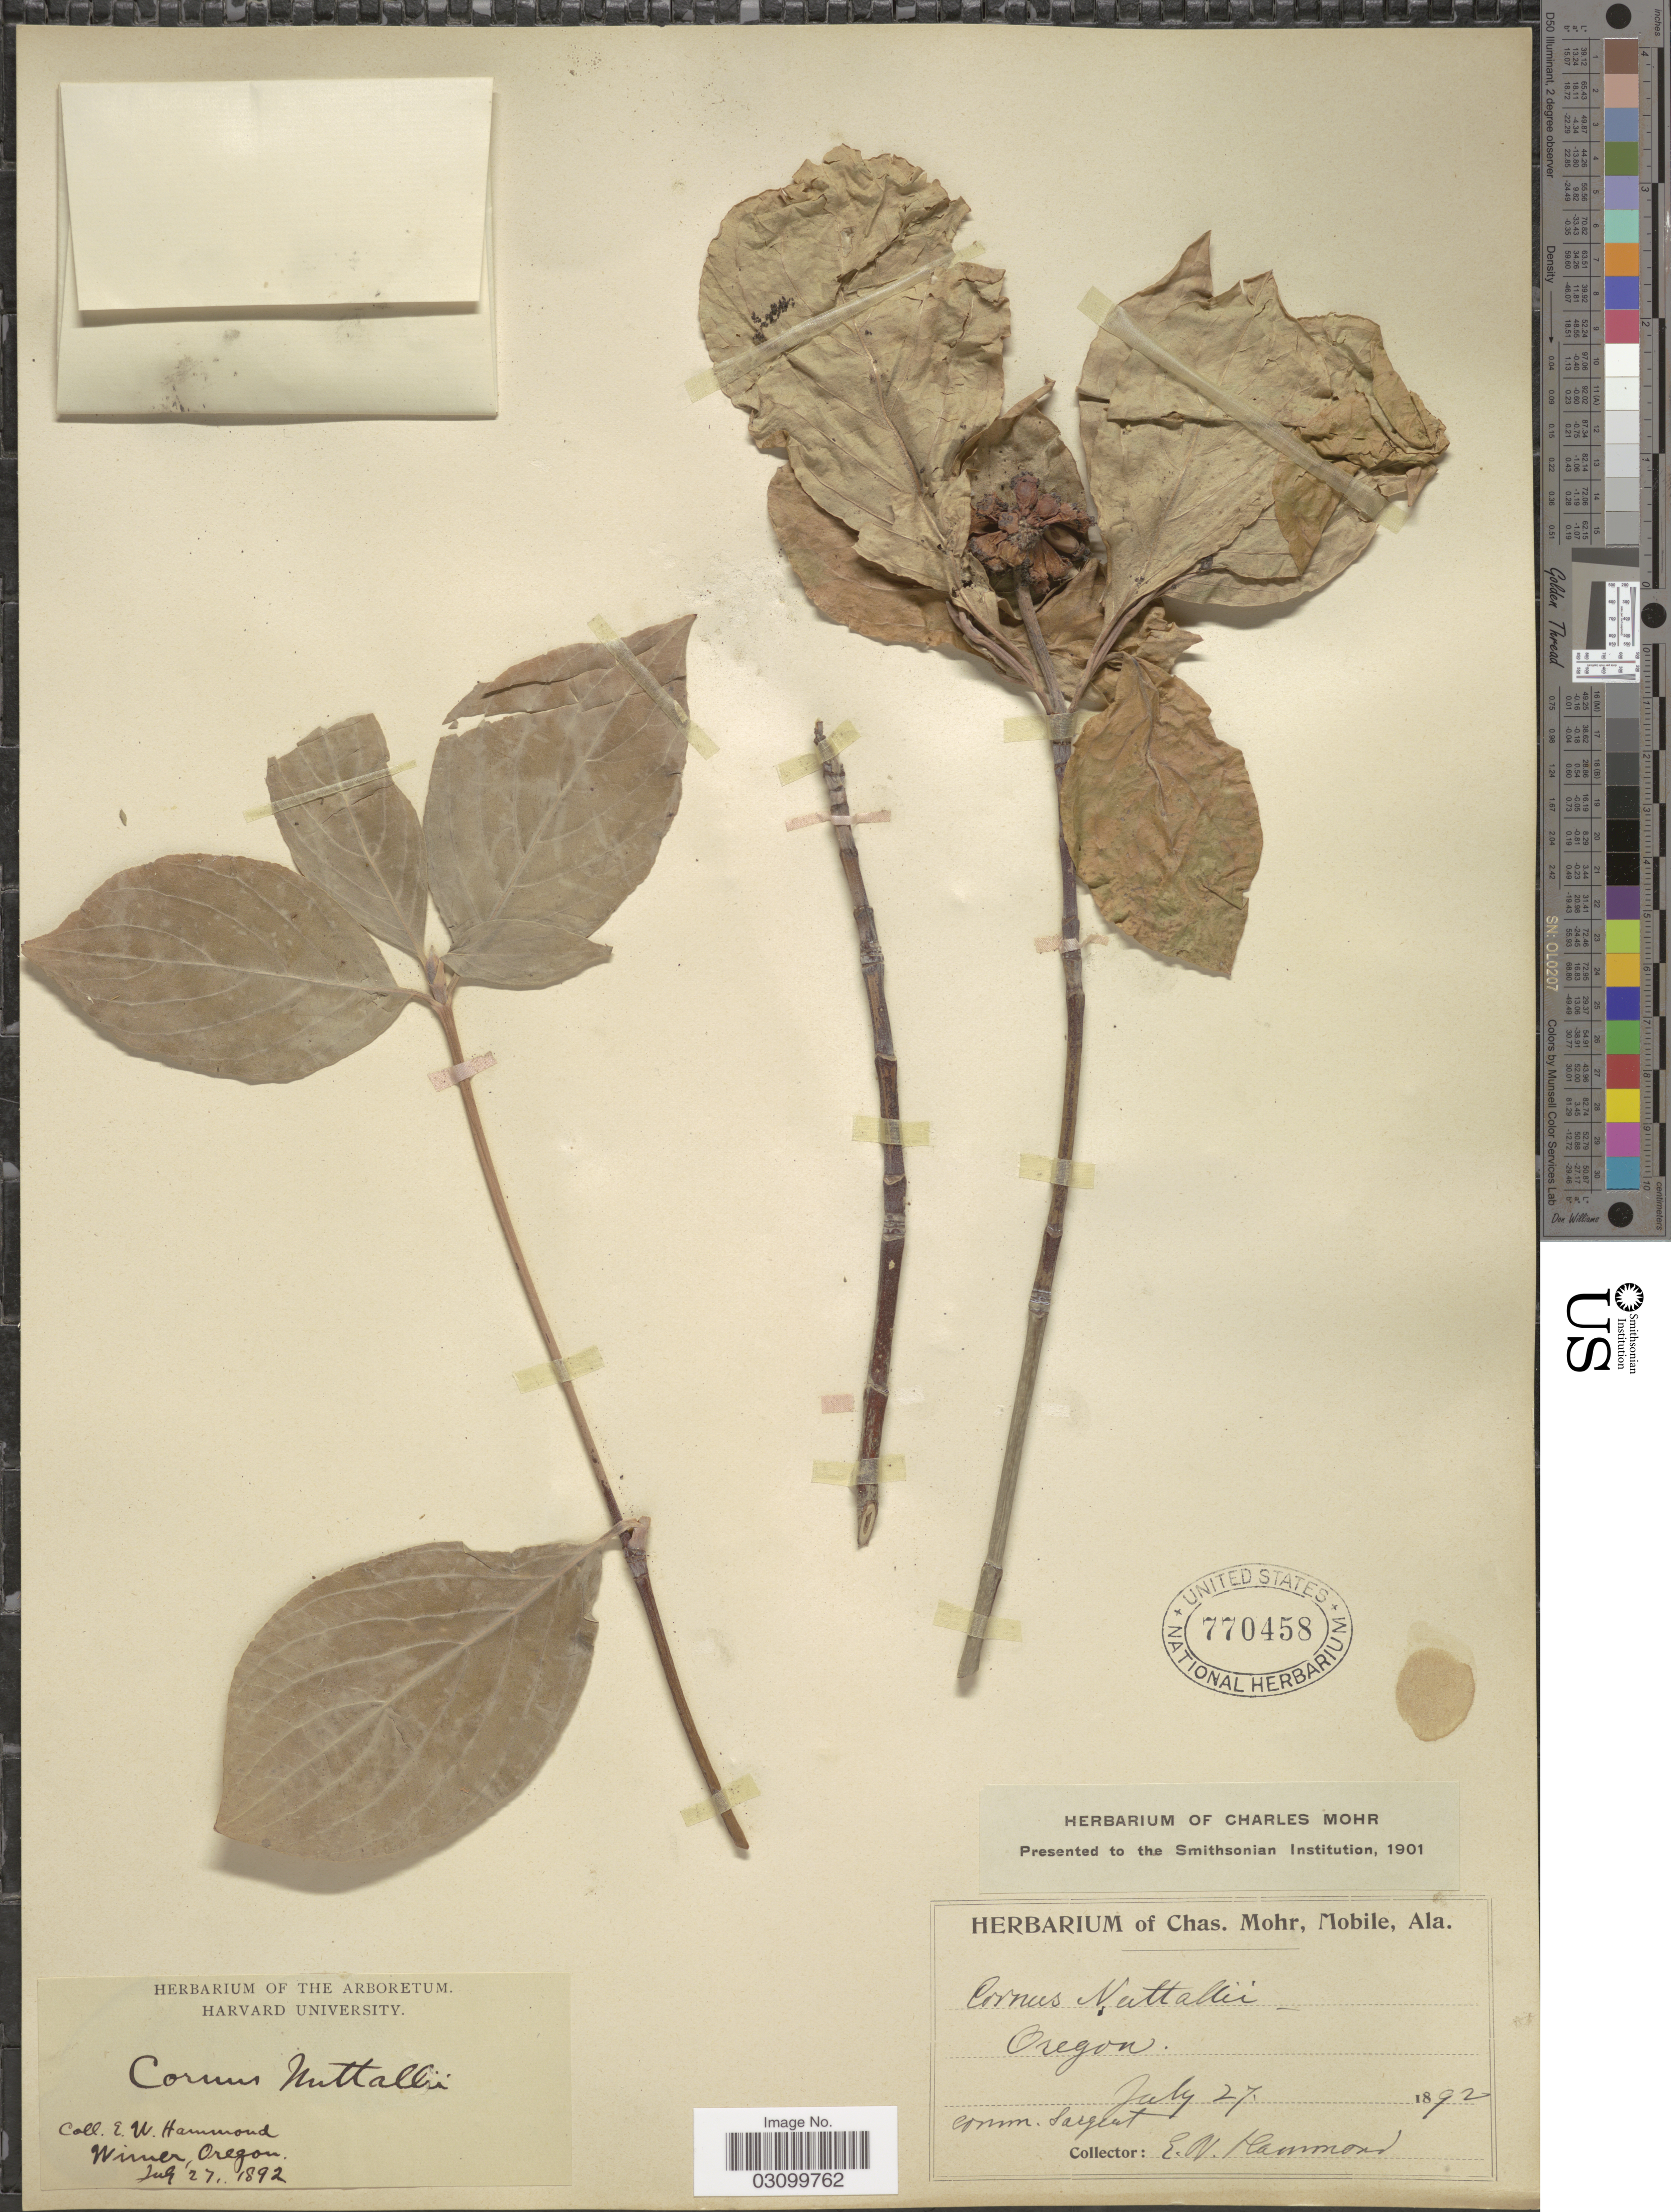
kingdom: Plantae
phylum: Tracheophyta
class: Magnoliopsida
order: Cornales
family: Cornaceae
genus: Cornus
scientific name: Cornus nuttallii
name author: Audubon ex Torr. & A. Gray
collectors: E. Hammond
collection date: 1892-07-27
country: United States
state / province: Oregon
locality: Wimer.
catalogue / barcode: US 770458